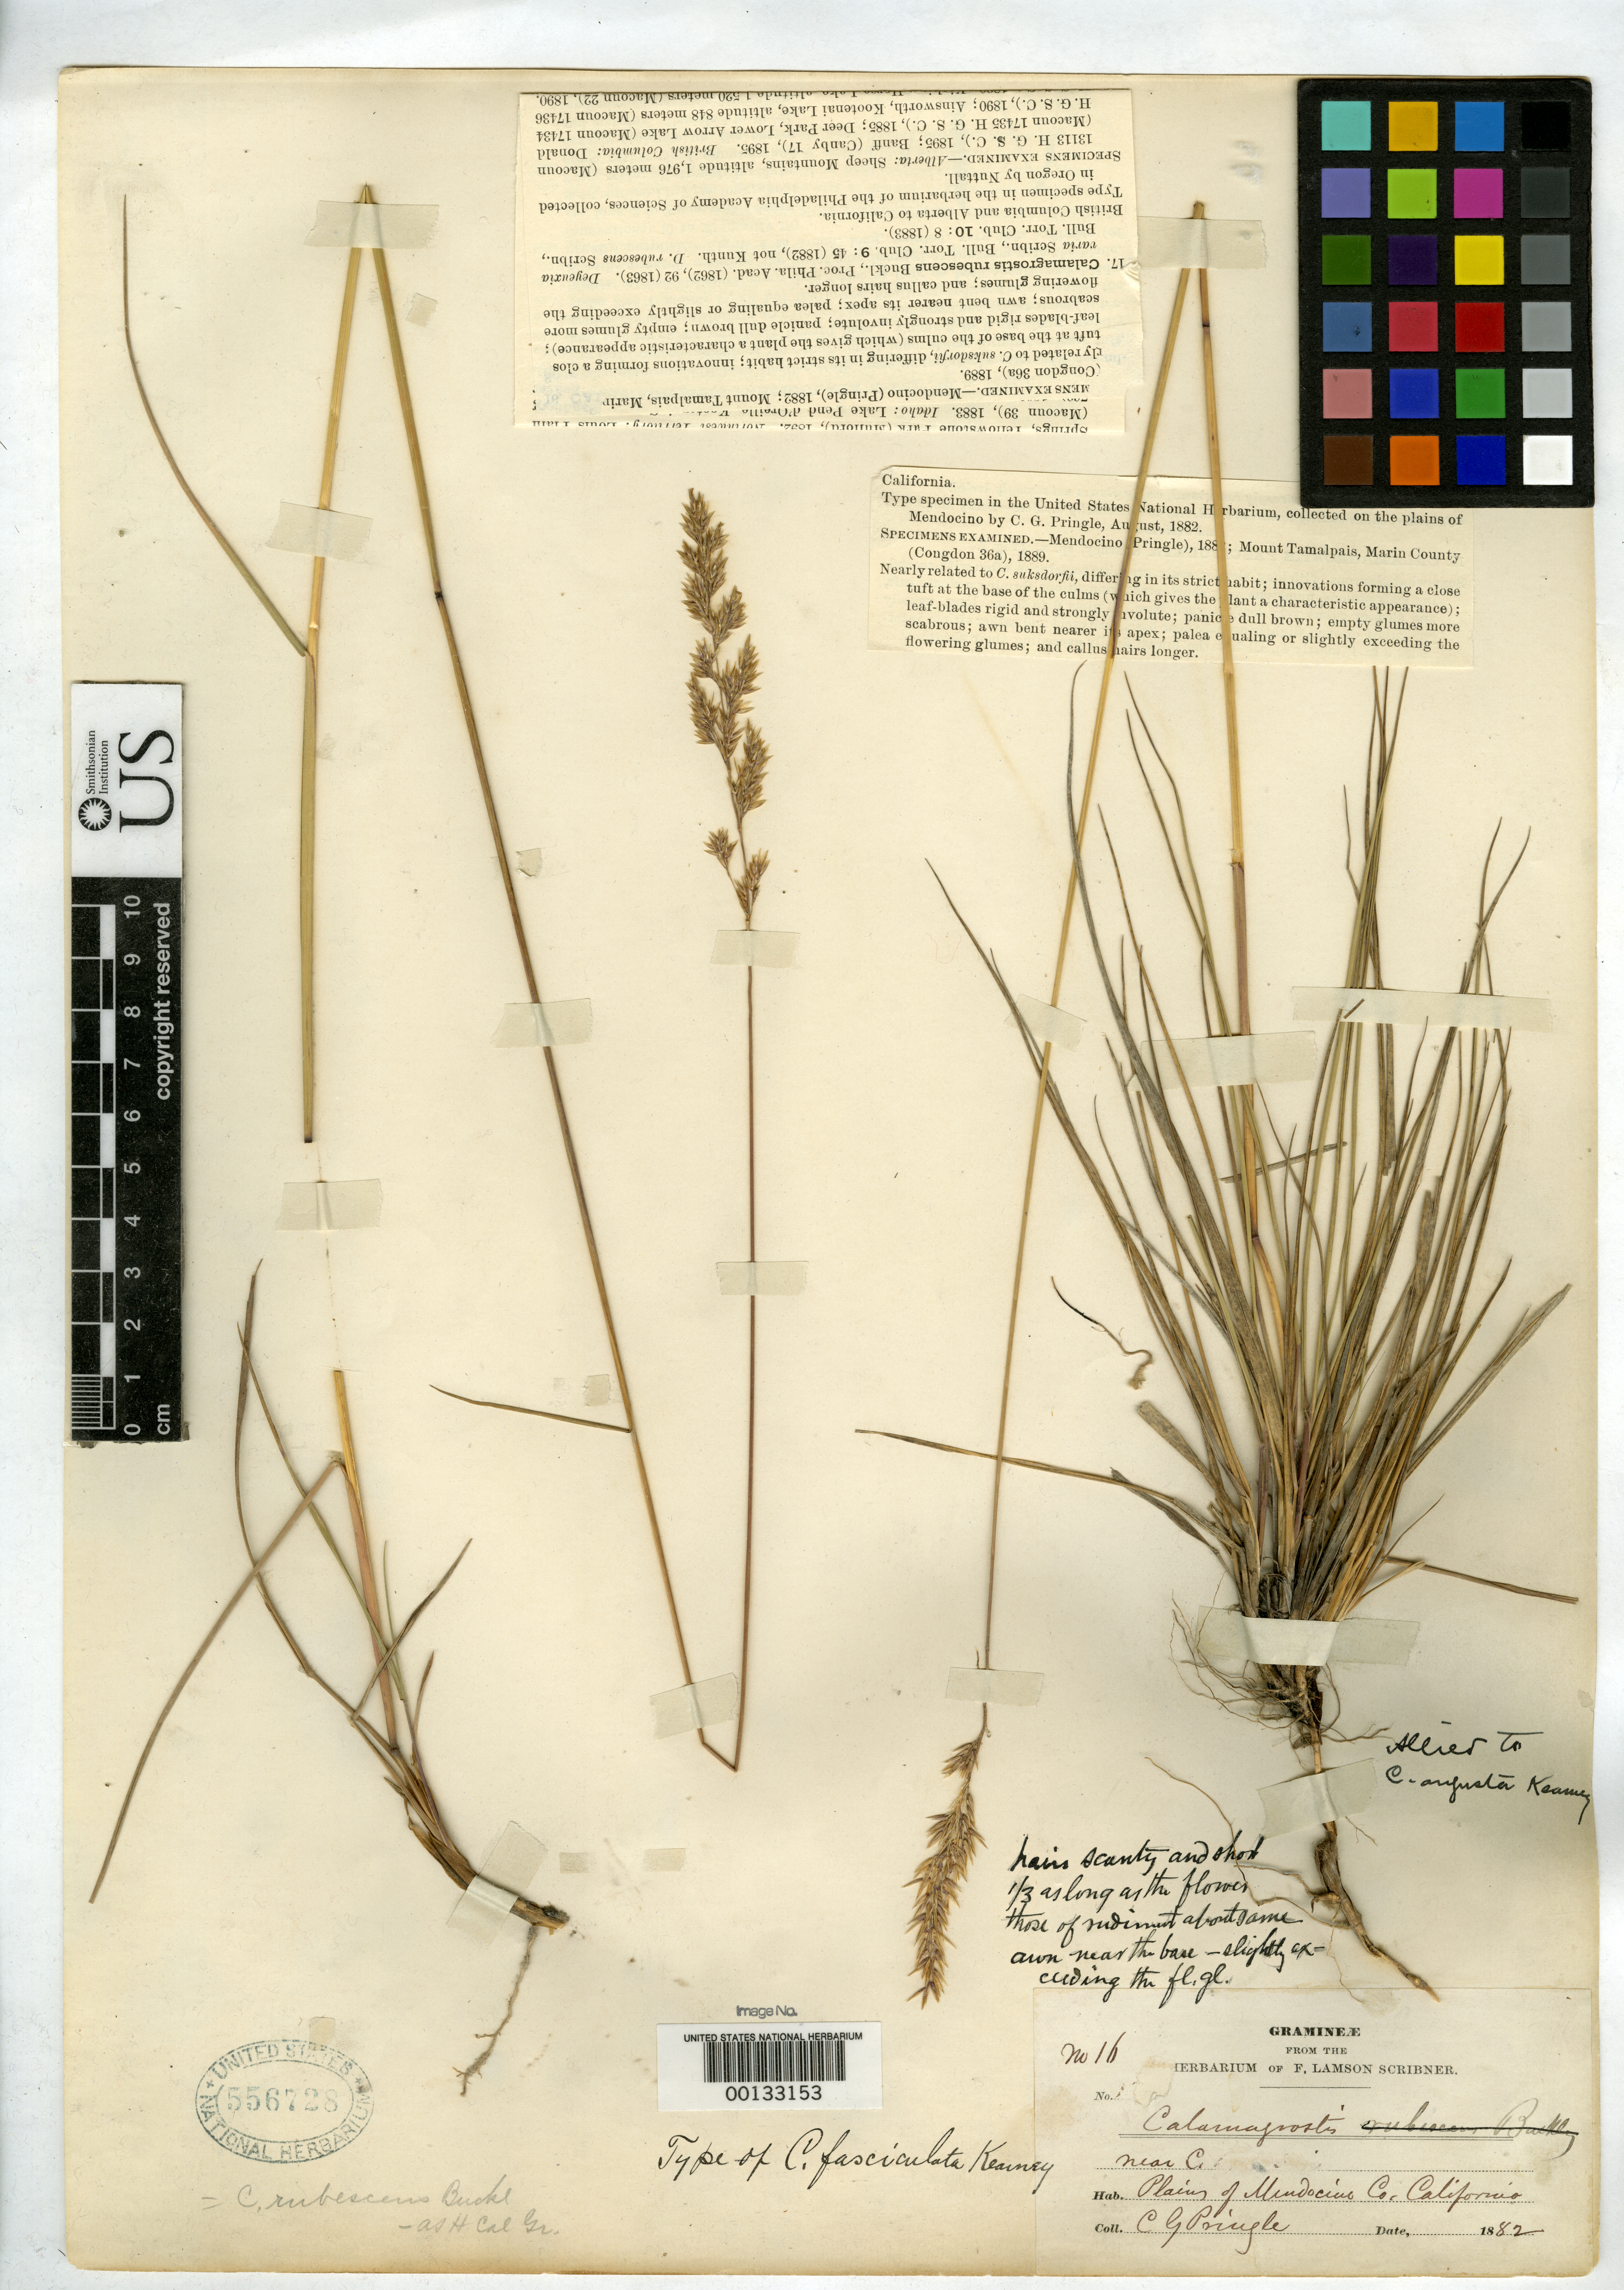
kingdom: Plantae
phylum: Tracheophyta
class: Liliopsida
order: Poales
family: Poaceae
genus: Calamagrostis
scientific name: Calamagrostis fasciculata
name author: Kearney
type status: Holotype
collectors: C. G. Pringle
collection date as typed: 1882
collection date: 1882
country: United States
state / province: California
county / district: Mendocino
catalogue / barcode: US 556728